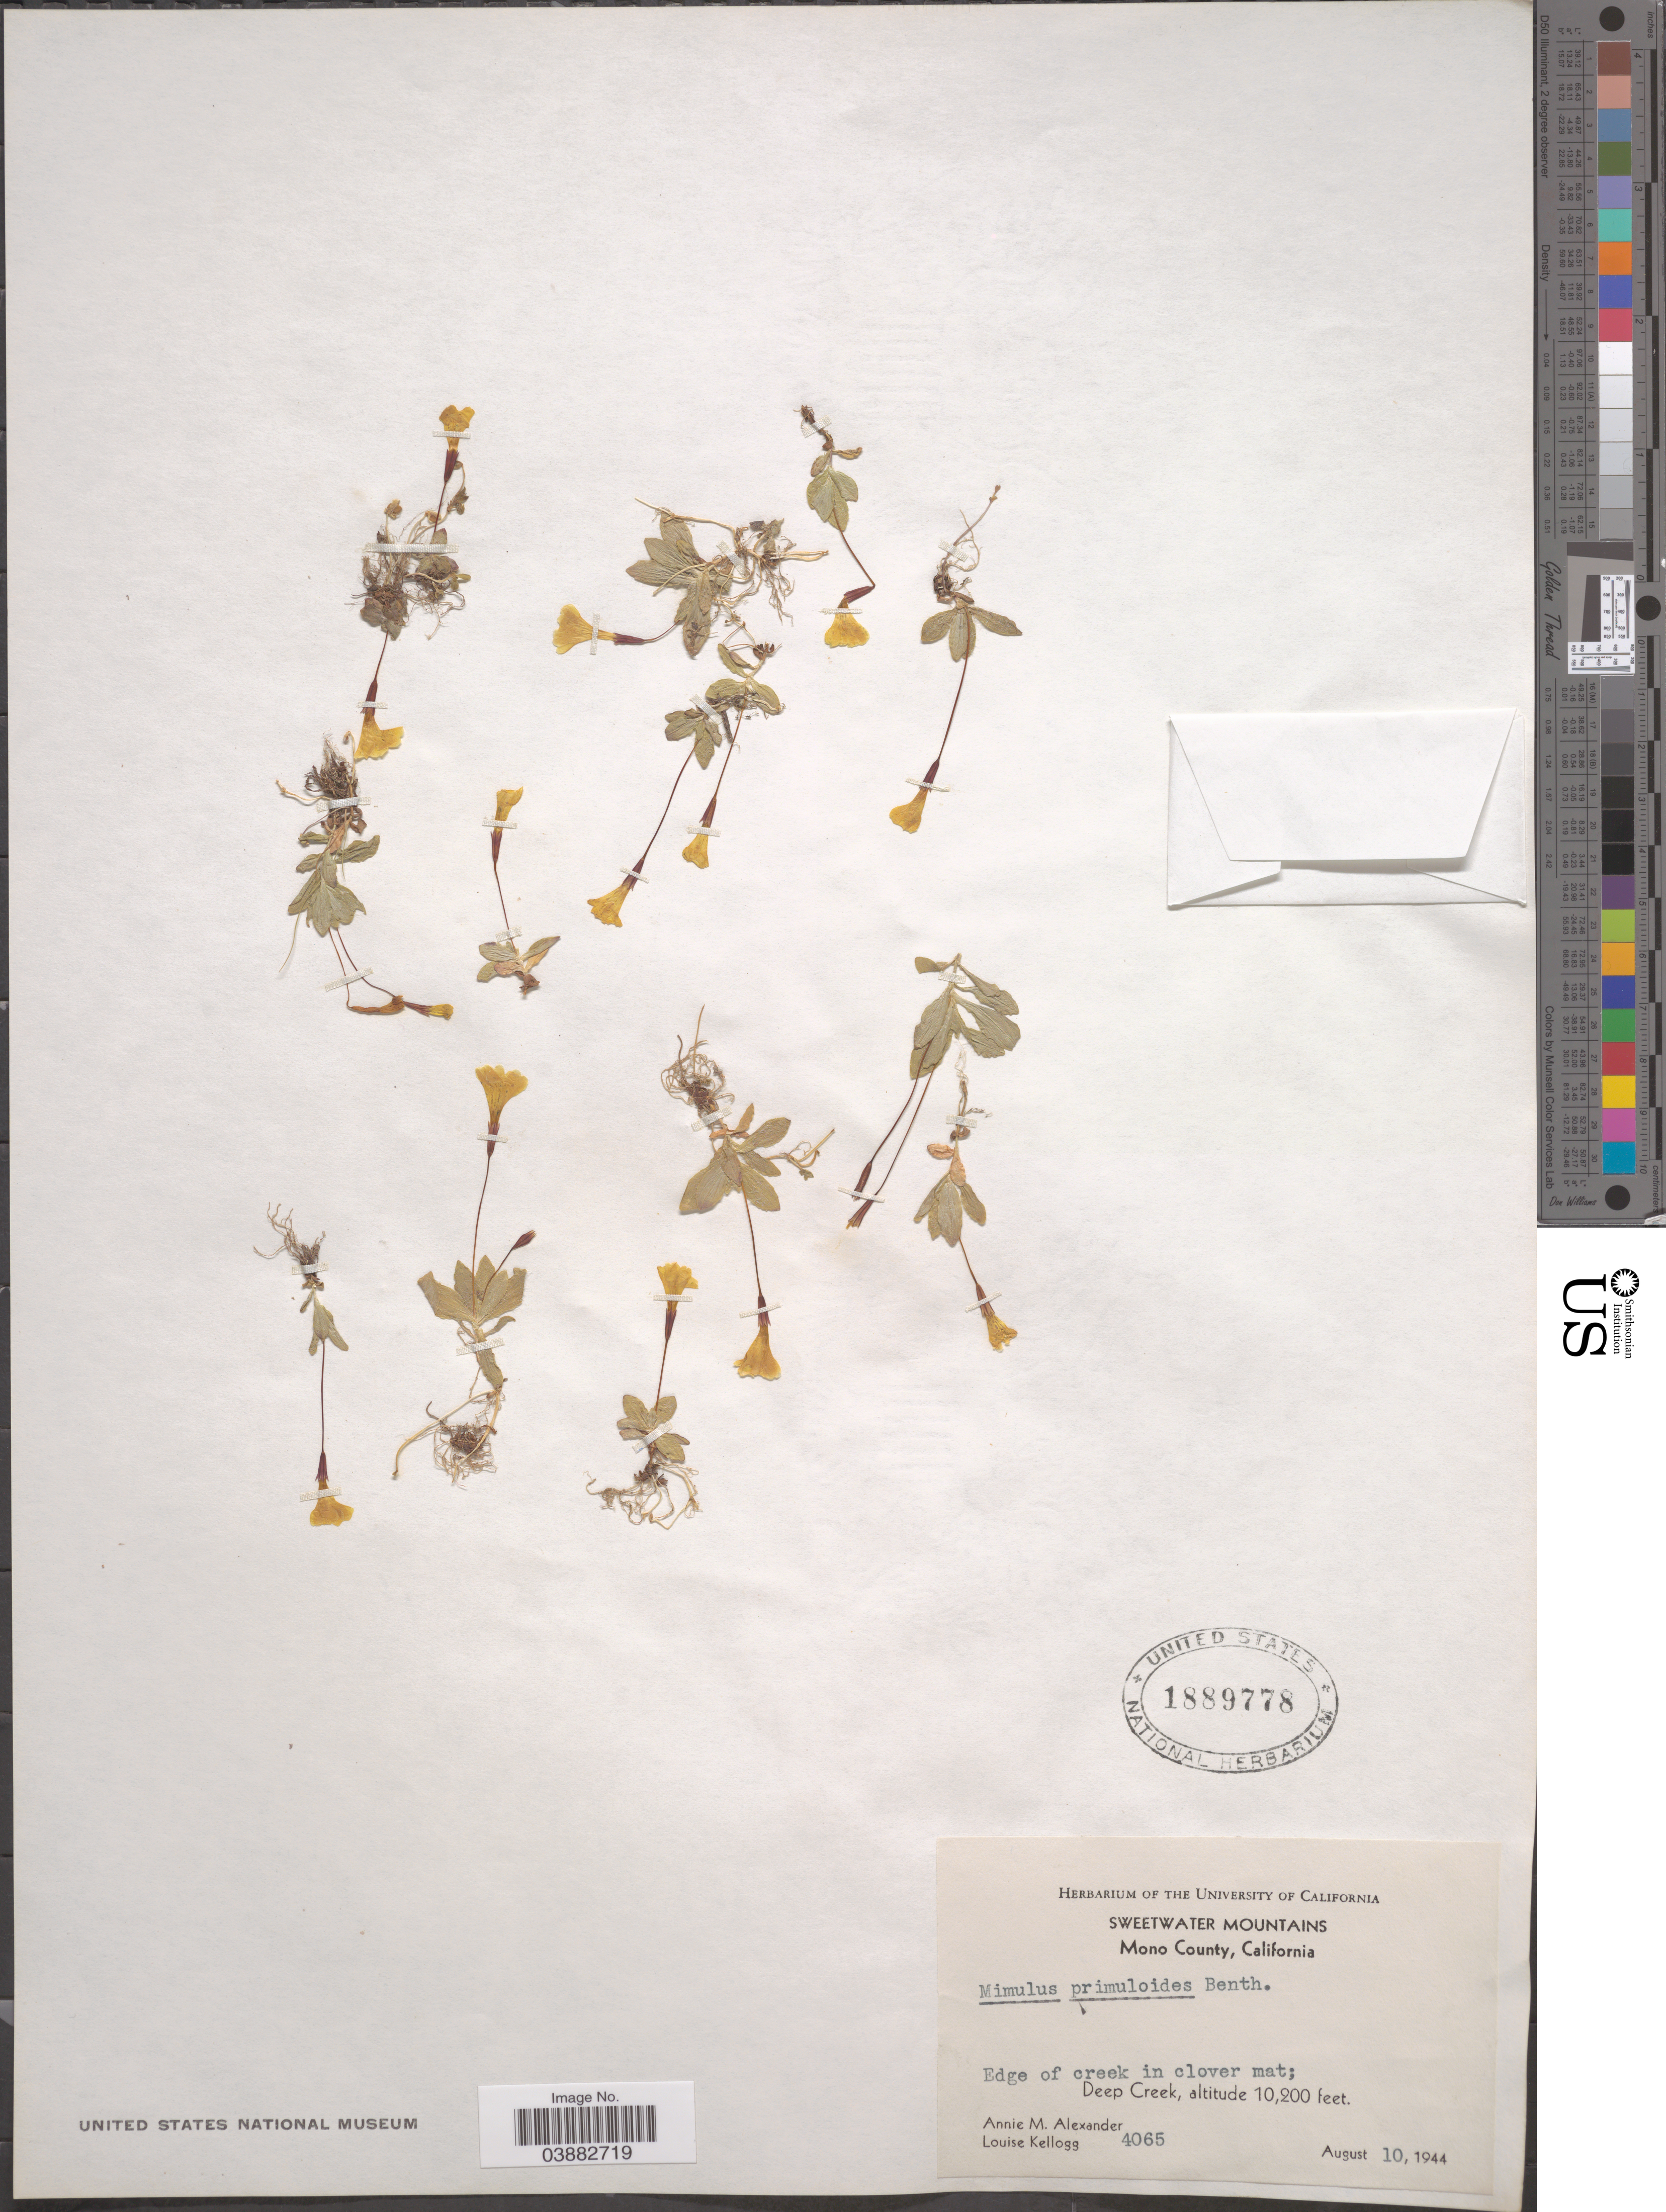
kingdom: Plantae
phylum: Tracheophyta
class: Magnoliopsida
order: Lamiales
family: Phrymaceae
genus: Mimulus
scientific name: Mimulus primuloides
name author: Benth.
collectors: A. M. Alexander & L. Kellogg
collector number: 4065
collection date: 1944-08-10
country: United States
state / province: California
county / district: Mono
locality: Sweetwater Mountains. Mono County. Deep Creek.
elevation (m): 3109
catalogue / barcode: US 1889778